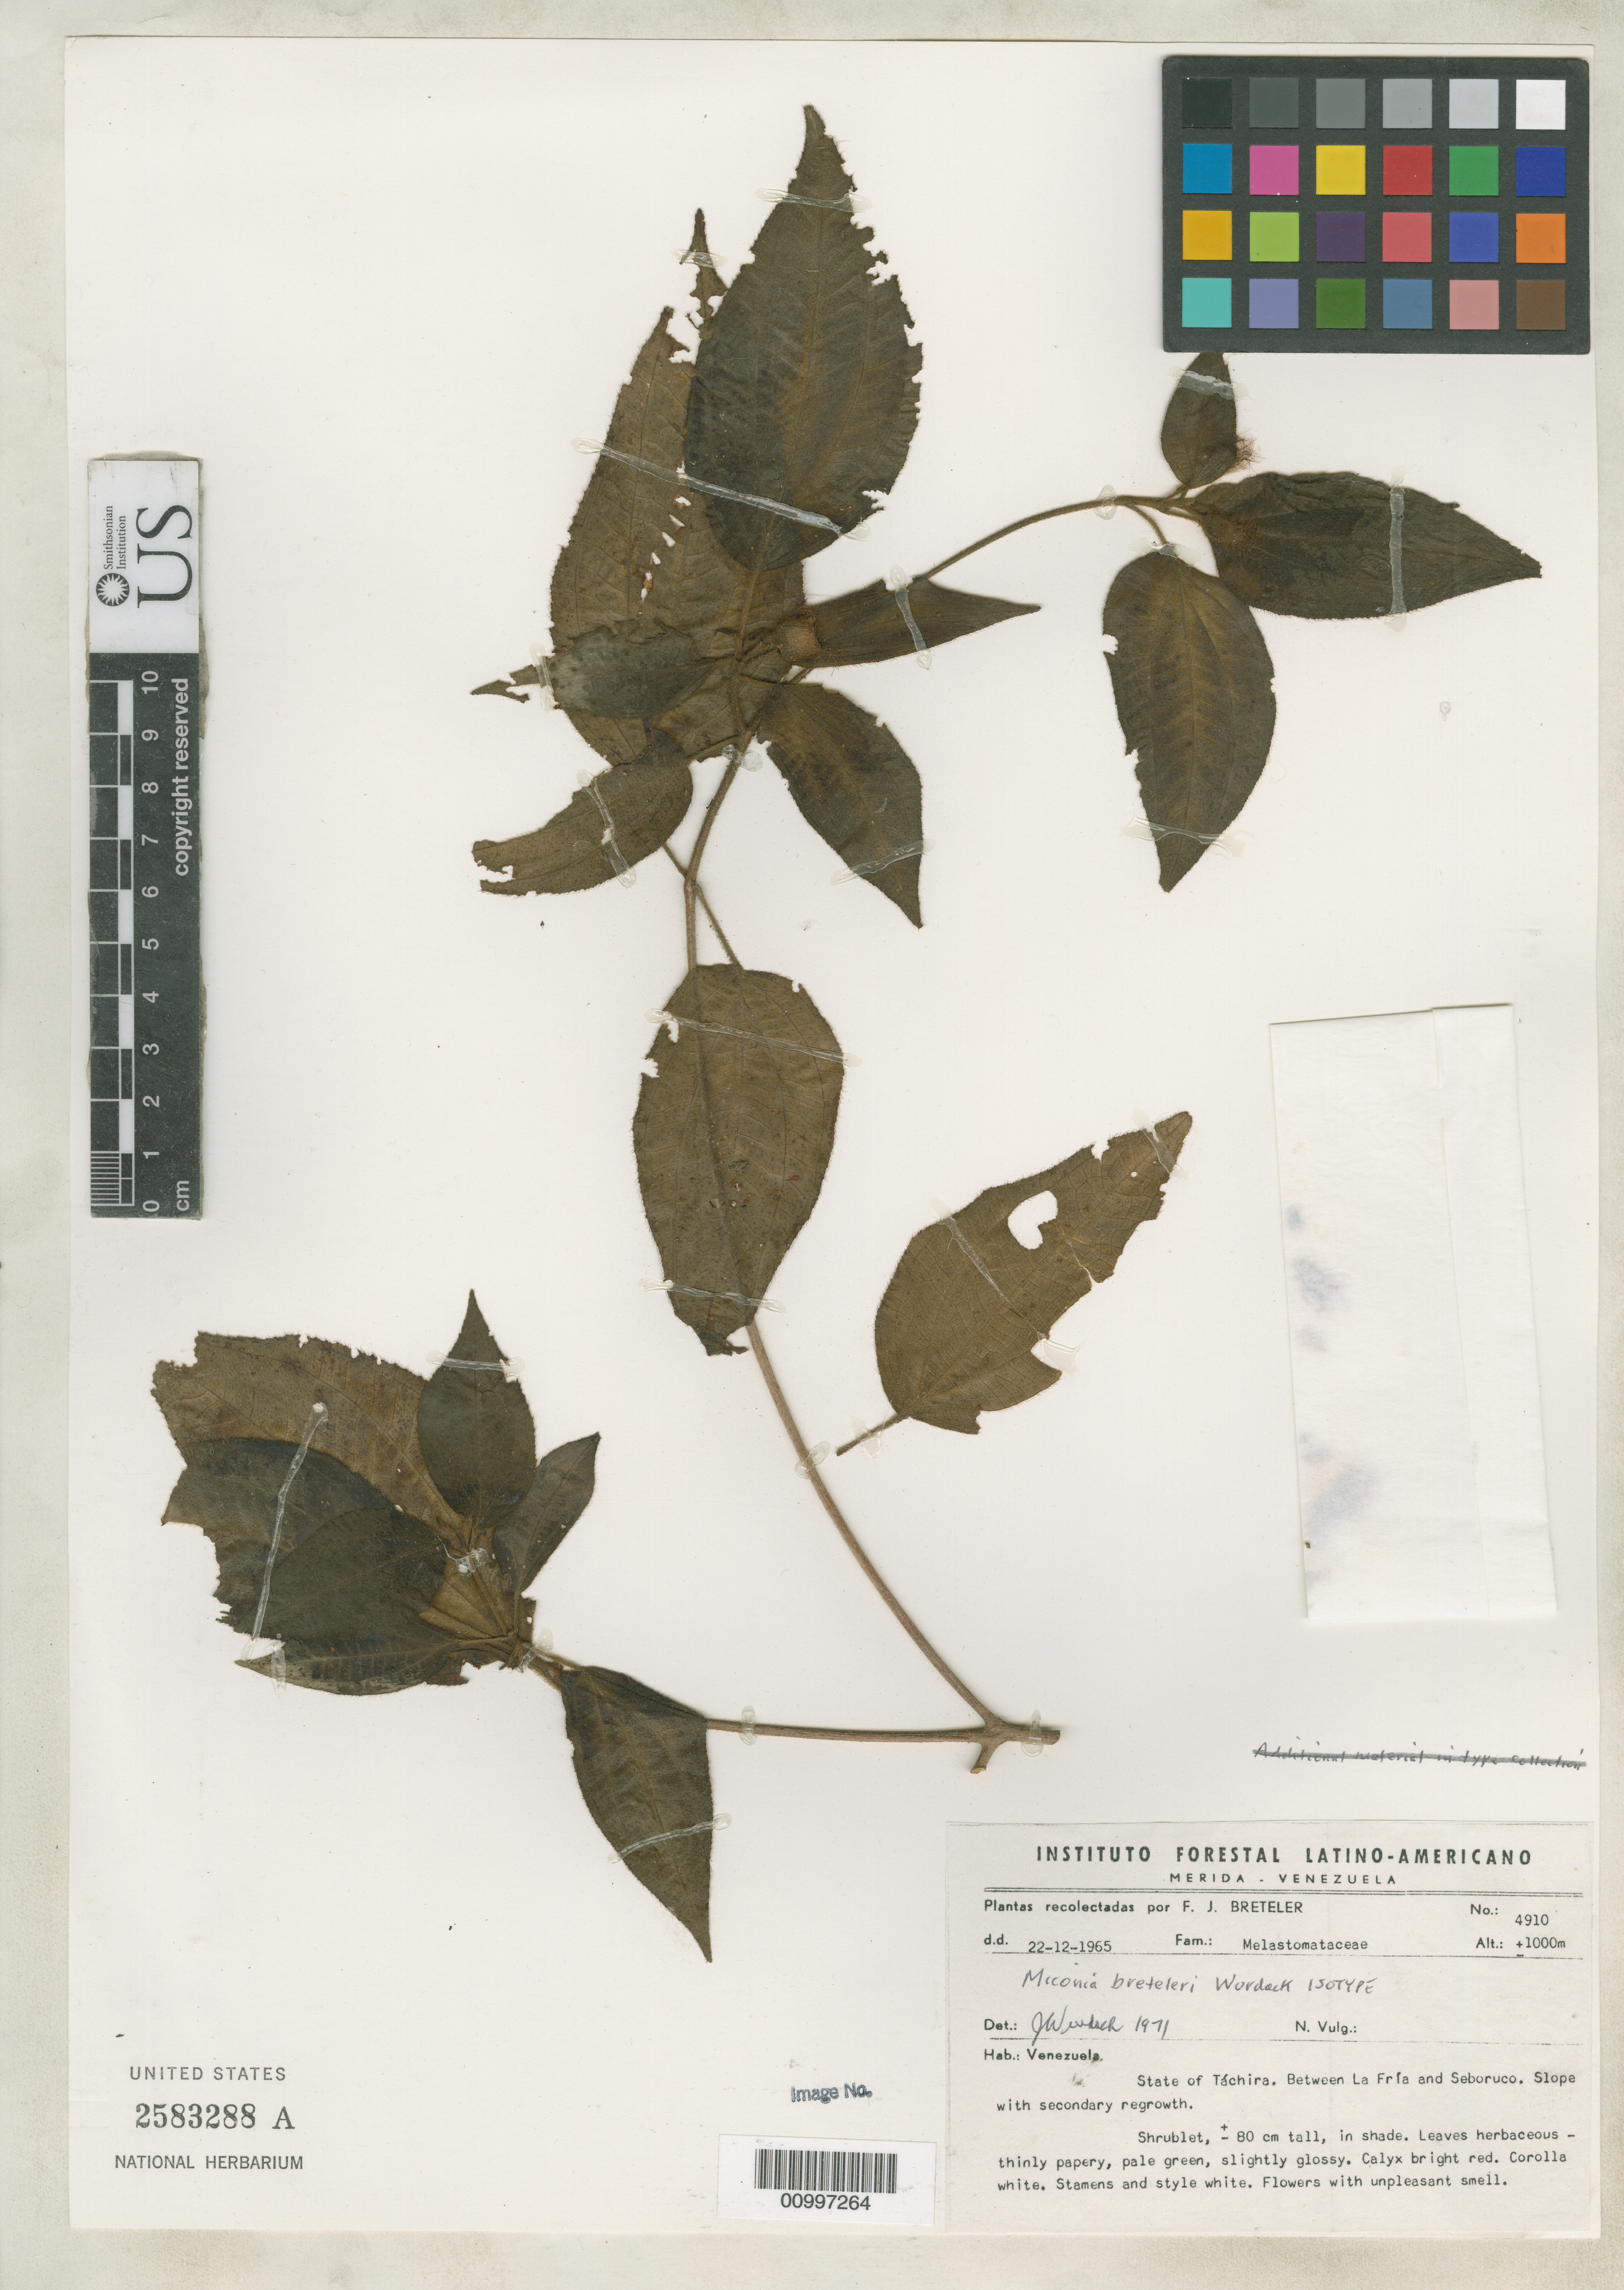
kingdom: Plantae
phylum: Tracheophyta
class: Magnoliopsida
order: Myrtales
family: Melastomataceae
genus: Miconia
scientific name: Miconia breteleri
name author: Wurdack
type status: Isotype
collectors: F. J. Breteler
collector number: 4910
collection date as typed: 22 Dec 1965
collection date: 1965-12-22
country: Venezuela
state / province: Tachira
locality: Between La Fria and Seboruco.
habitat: Slope with secondary regrowth.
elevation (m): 1000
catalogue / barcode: US 2583288A